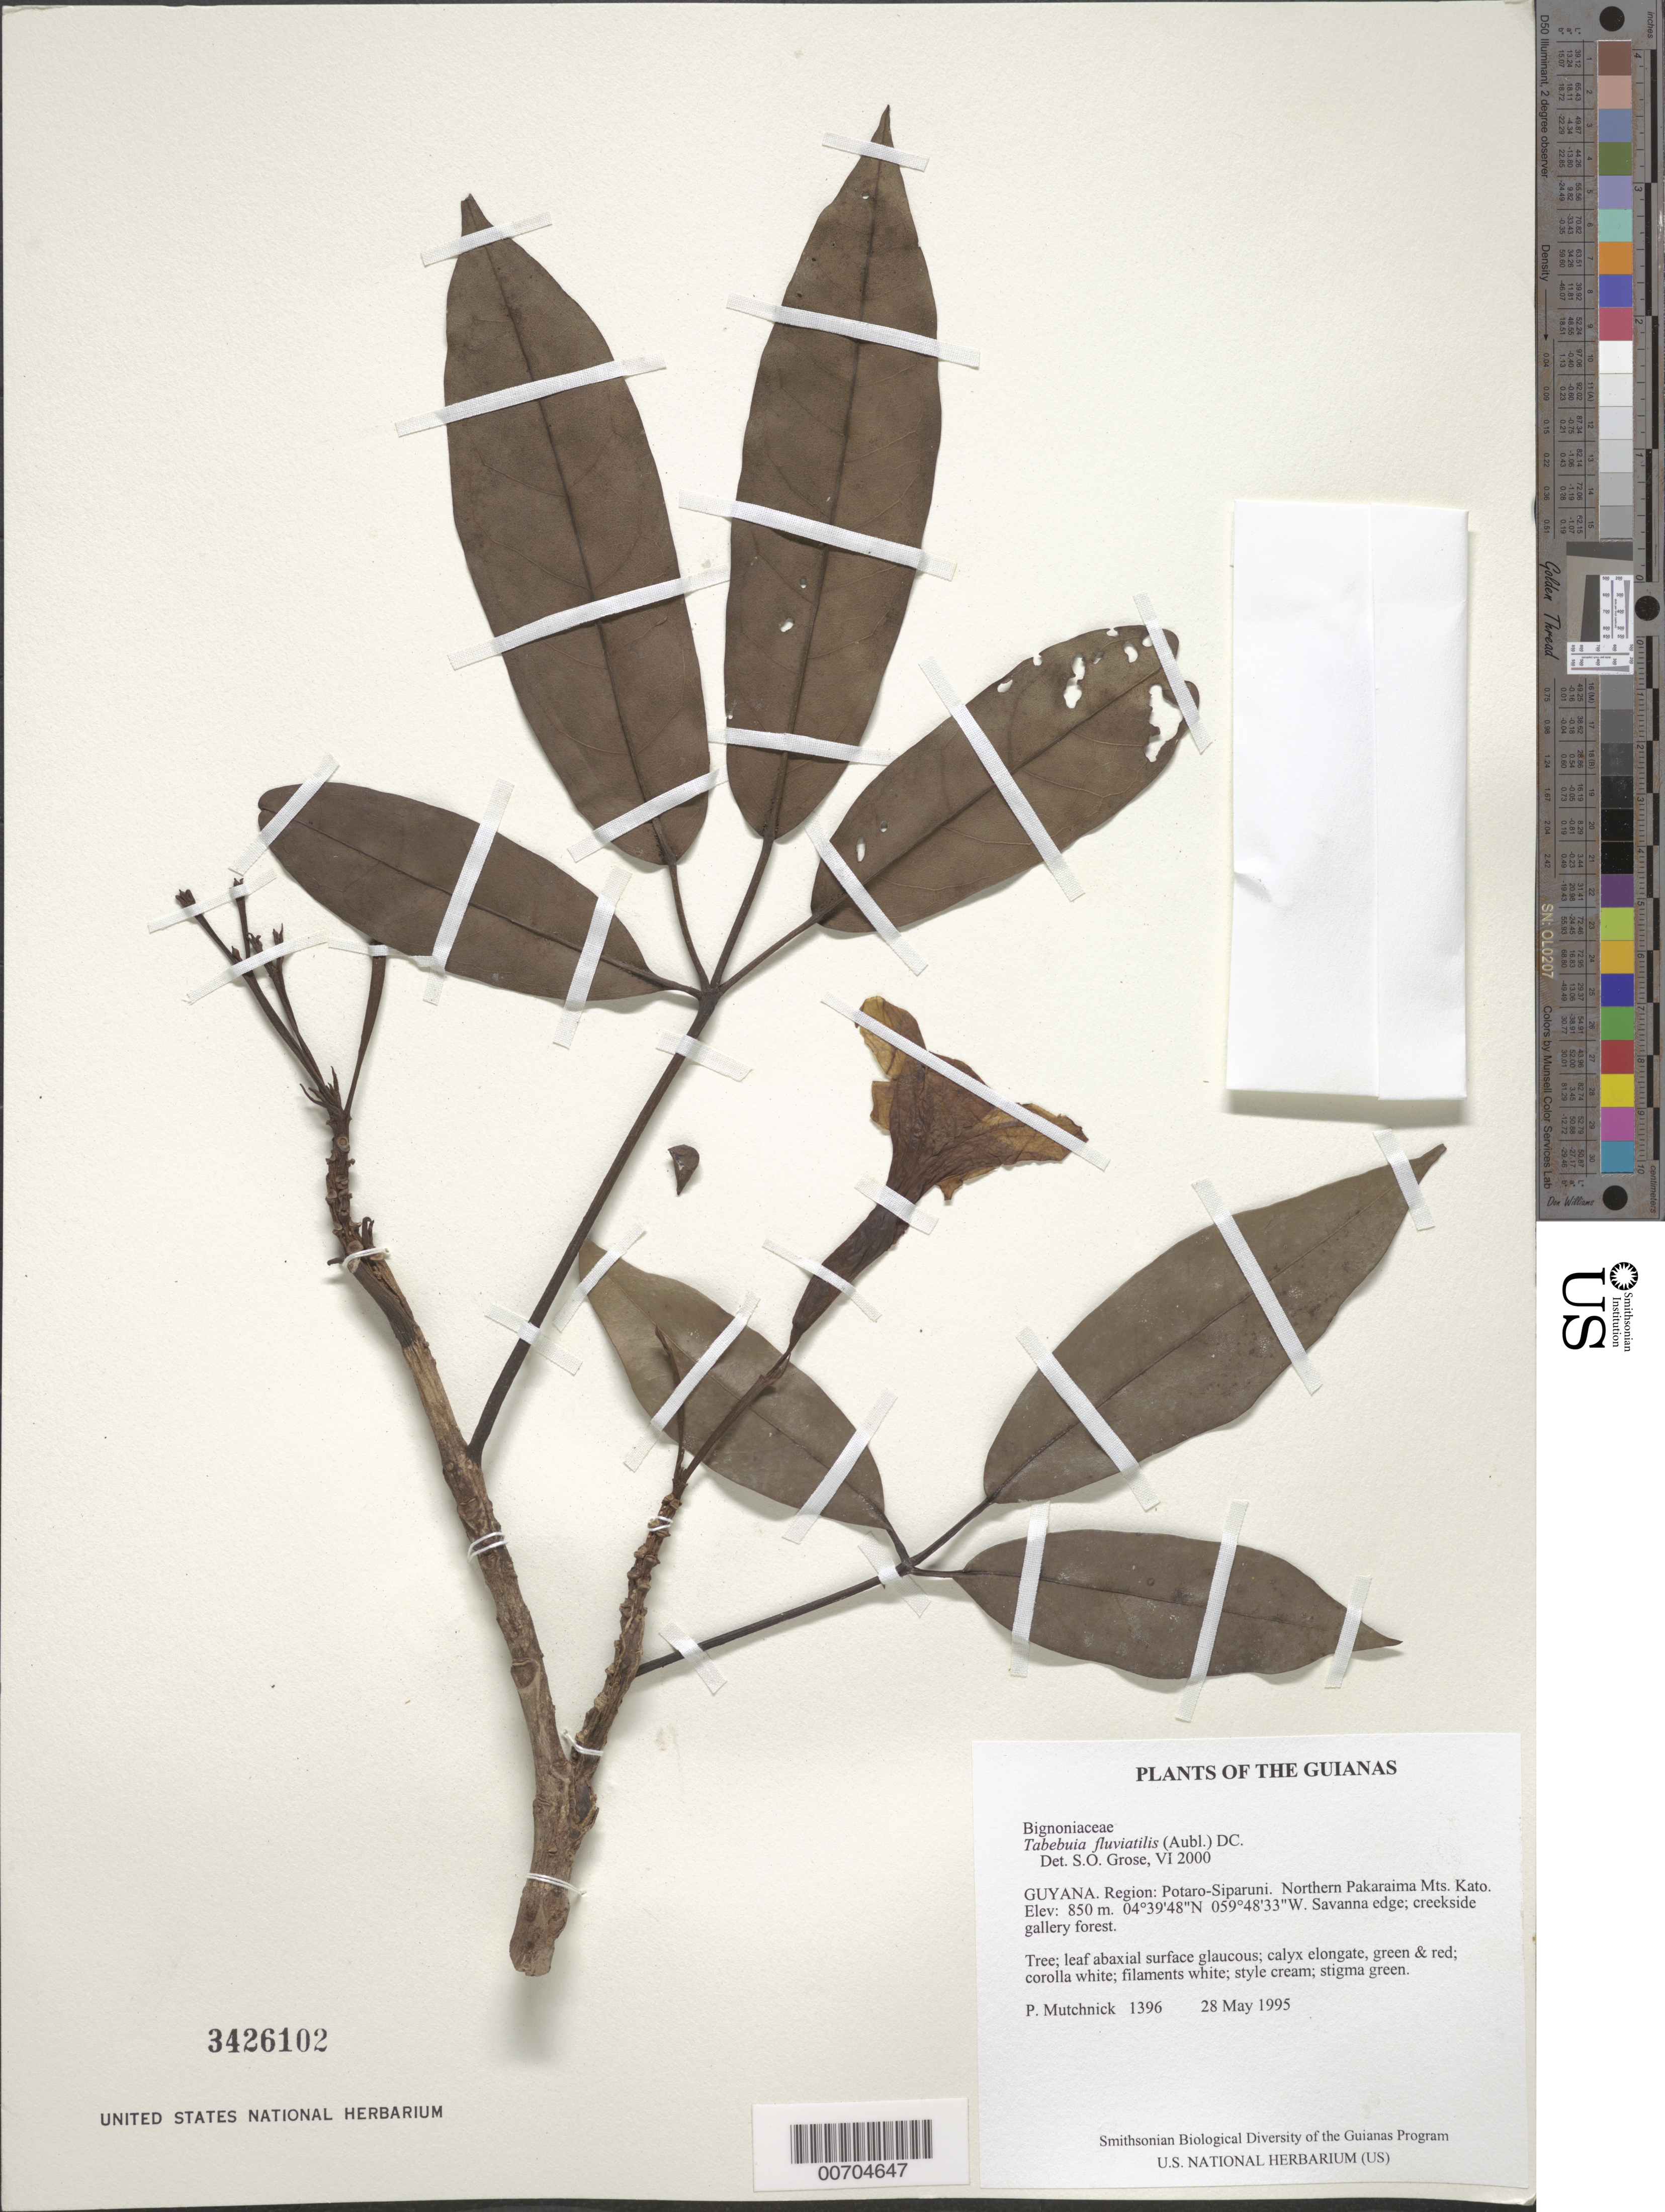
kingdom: Plantae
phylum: Tracheophyta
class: Magnoliopsida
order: Lamiales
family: Bignoniaceae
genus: Tabebuia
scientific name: Tabebuia fluviatilis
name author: (Aubl.) DC.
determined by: Grose, S. O.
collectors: P. Mutchnick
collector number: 1396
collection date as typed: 28 May 1995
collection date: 1995-05-28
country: Guyana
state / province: Potaro-Siparuni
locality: Northern Pakaraima Mts. Kato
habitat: Savanna edge; creekside gallery forest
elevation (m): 850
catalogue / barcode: US 3426102